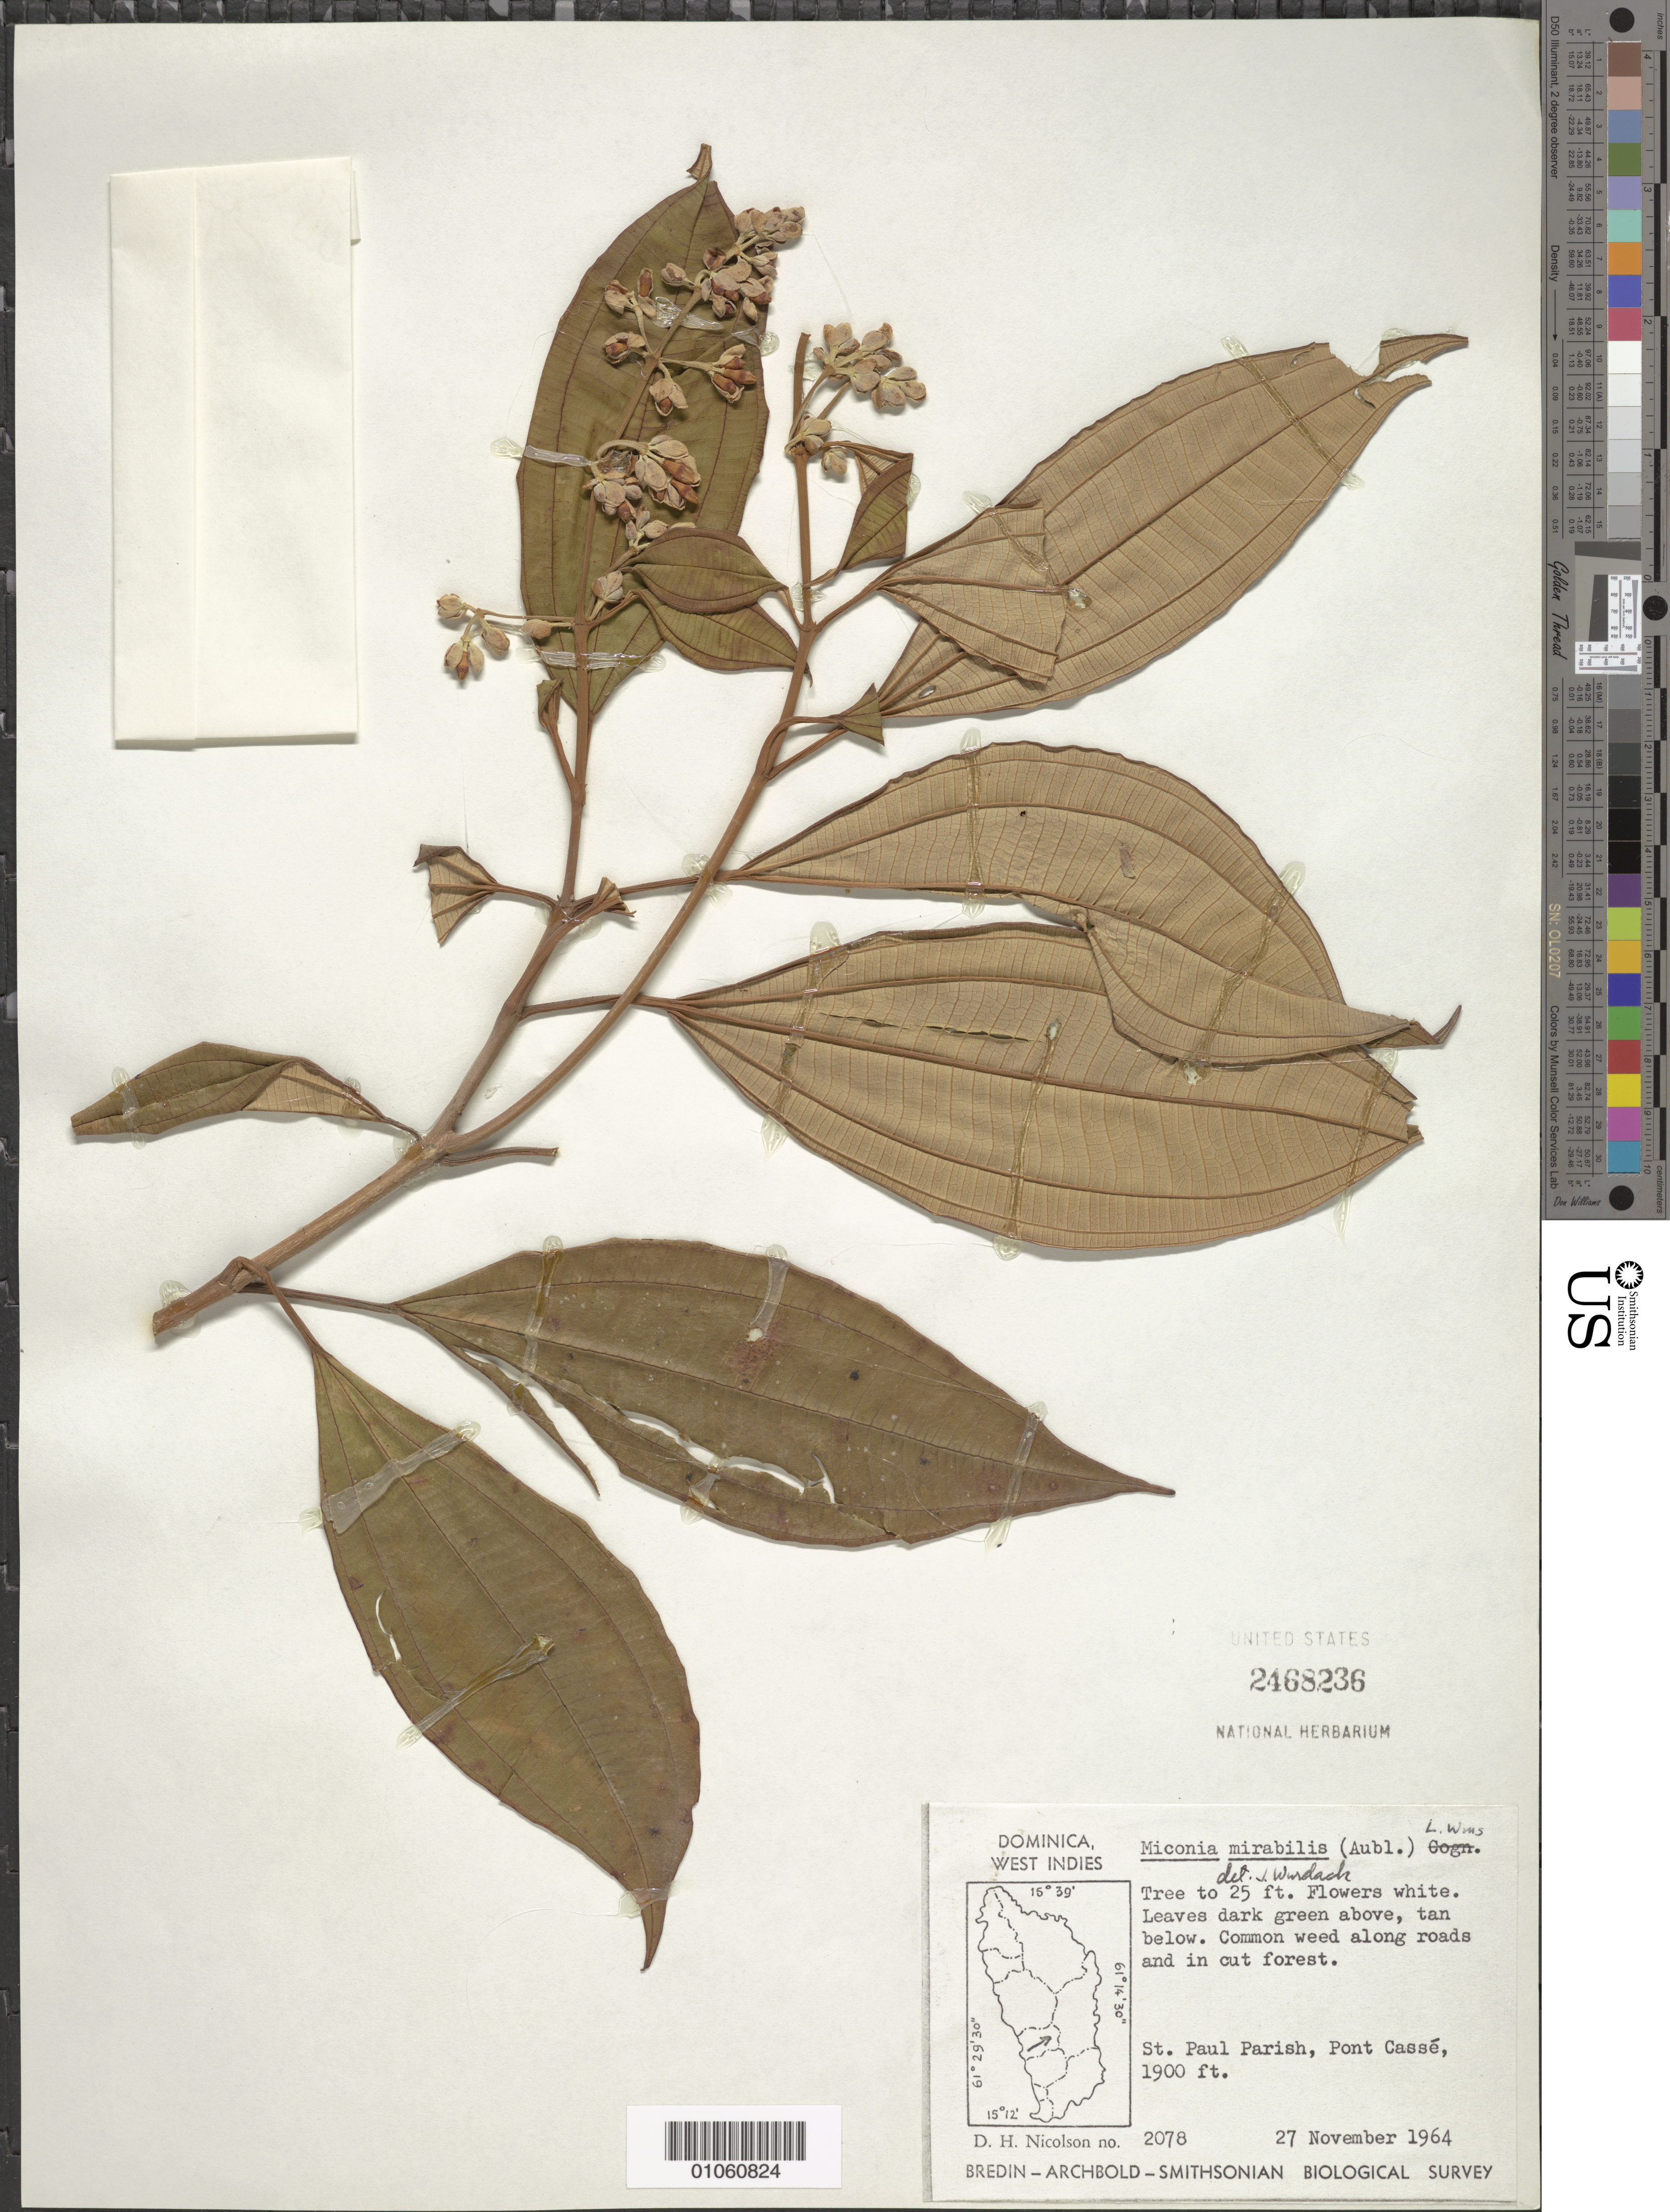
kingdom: Plantae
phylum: Tracheophyta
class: Magnoliopsida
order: Myrtales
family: Melastomataceae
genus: Miconia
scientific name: Miconia mirabilis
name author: (Aubl.) L.O. Williams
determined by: Wurdack, John J., (US), US (UNITED STATES)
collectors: D. H. Nicolson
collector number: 2078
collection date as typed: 27 Nov 1964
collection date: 1964-11-27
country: Dominica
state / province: St. Paul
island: Dominica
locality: Pont Cassé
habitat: Along roads and in cut forest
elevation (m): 579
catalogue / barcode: US 2468236